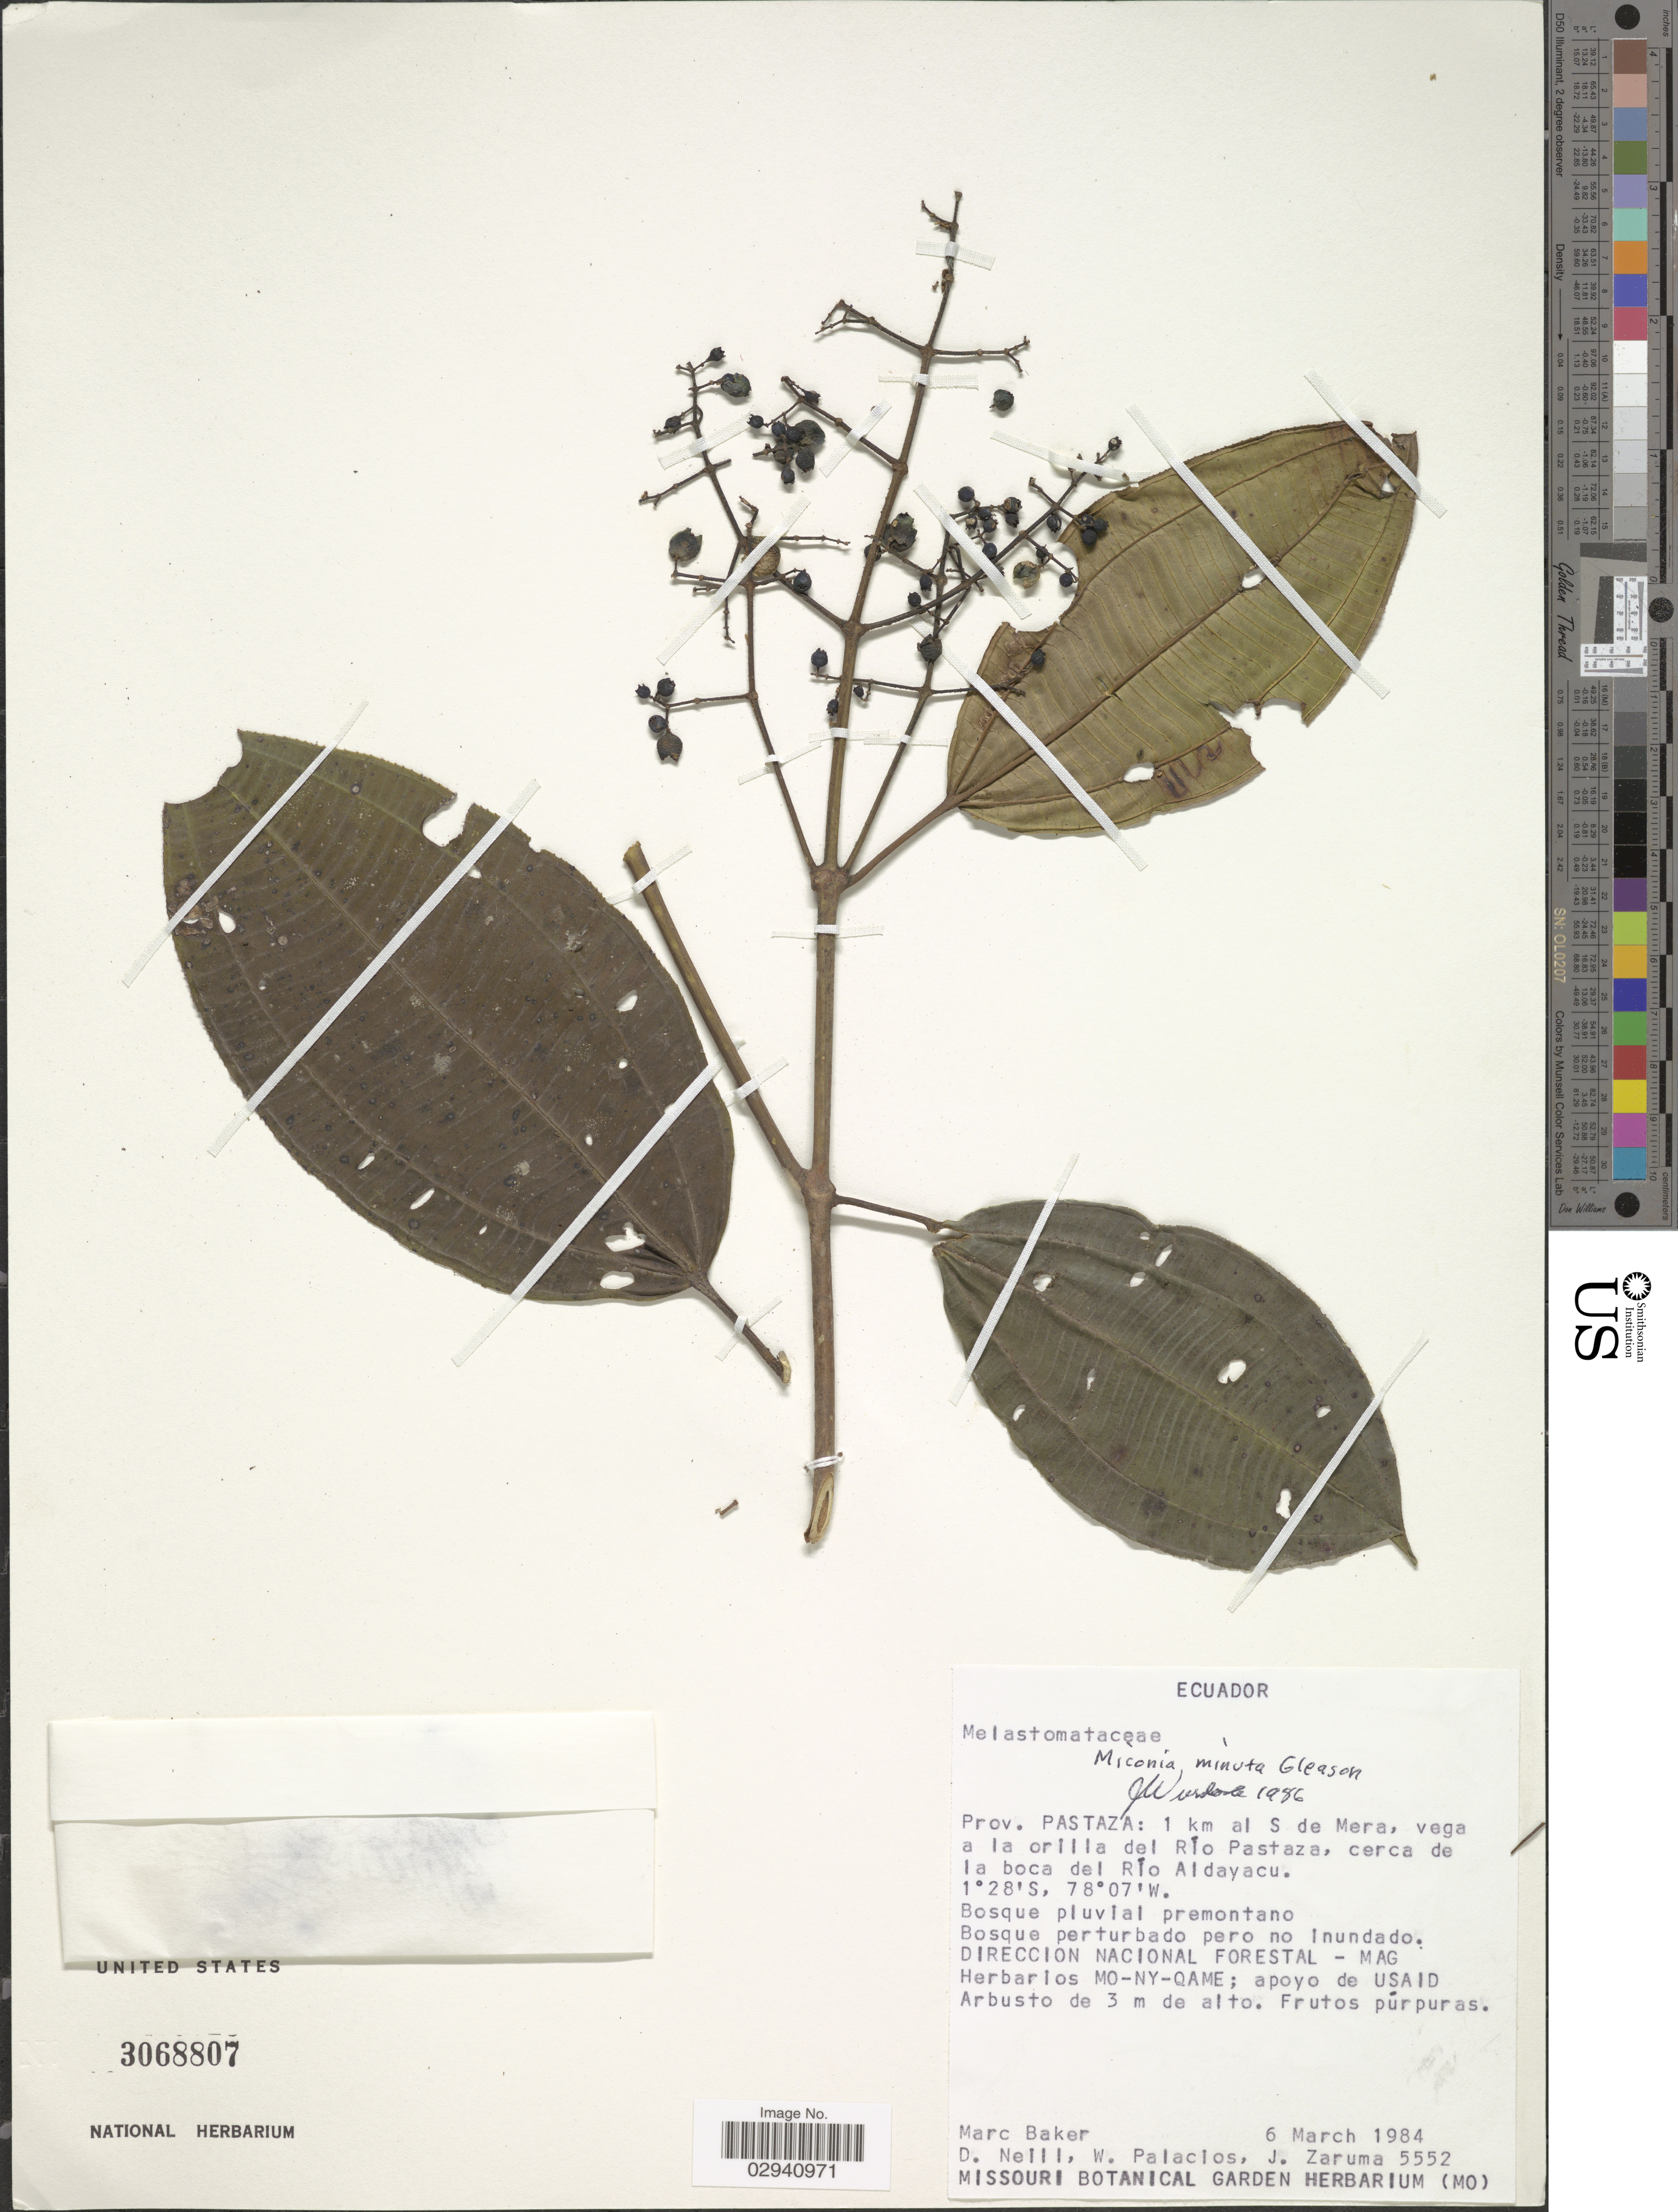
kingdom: Plantae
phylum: Tracheophyta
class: Magnoliopsida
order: Myrtales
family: Melastomataceae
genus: Miconia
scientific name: Miconia minuta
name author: Gleason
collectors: M. A. Baker, D. Neill, W. Palacios & J. Zaruma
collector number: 5552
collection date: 1984-03-06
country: Ecuador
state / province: Pastaza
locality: Prov. Pastaza: 1 km al S de Mera, vega a la orilla del río Pastaza, cerca de la boca del Río Aldayacu.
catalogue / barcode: US 3068807